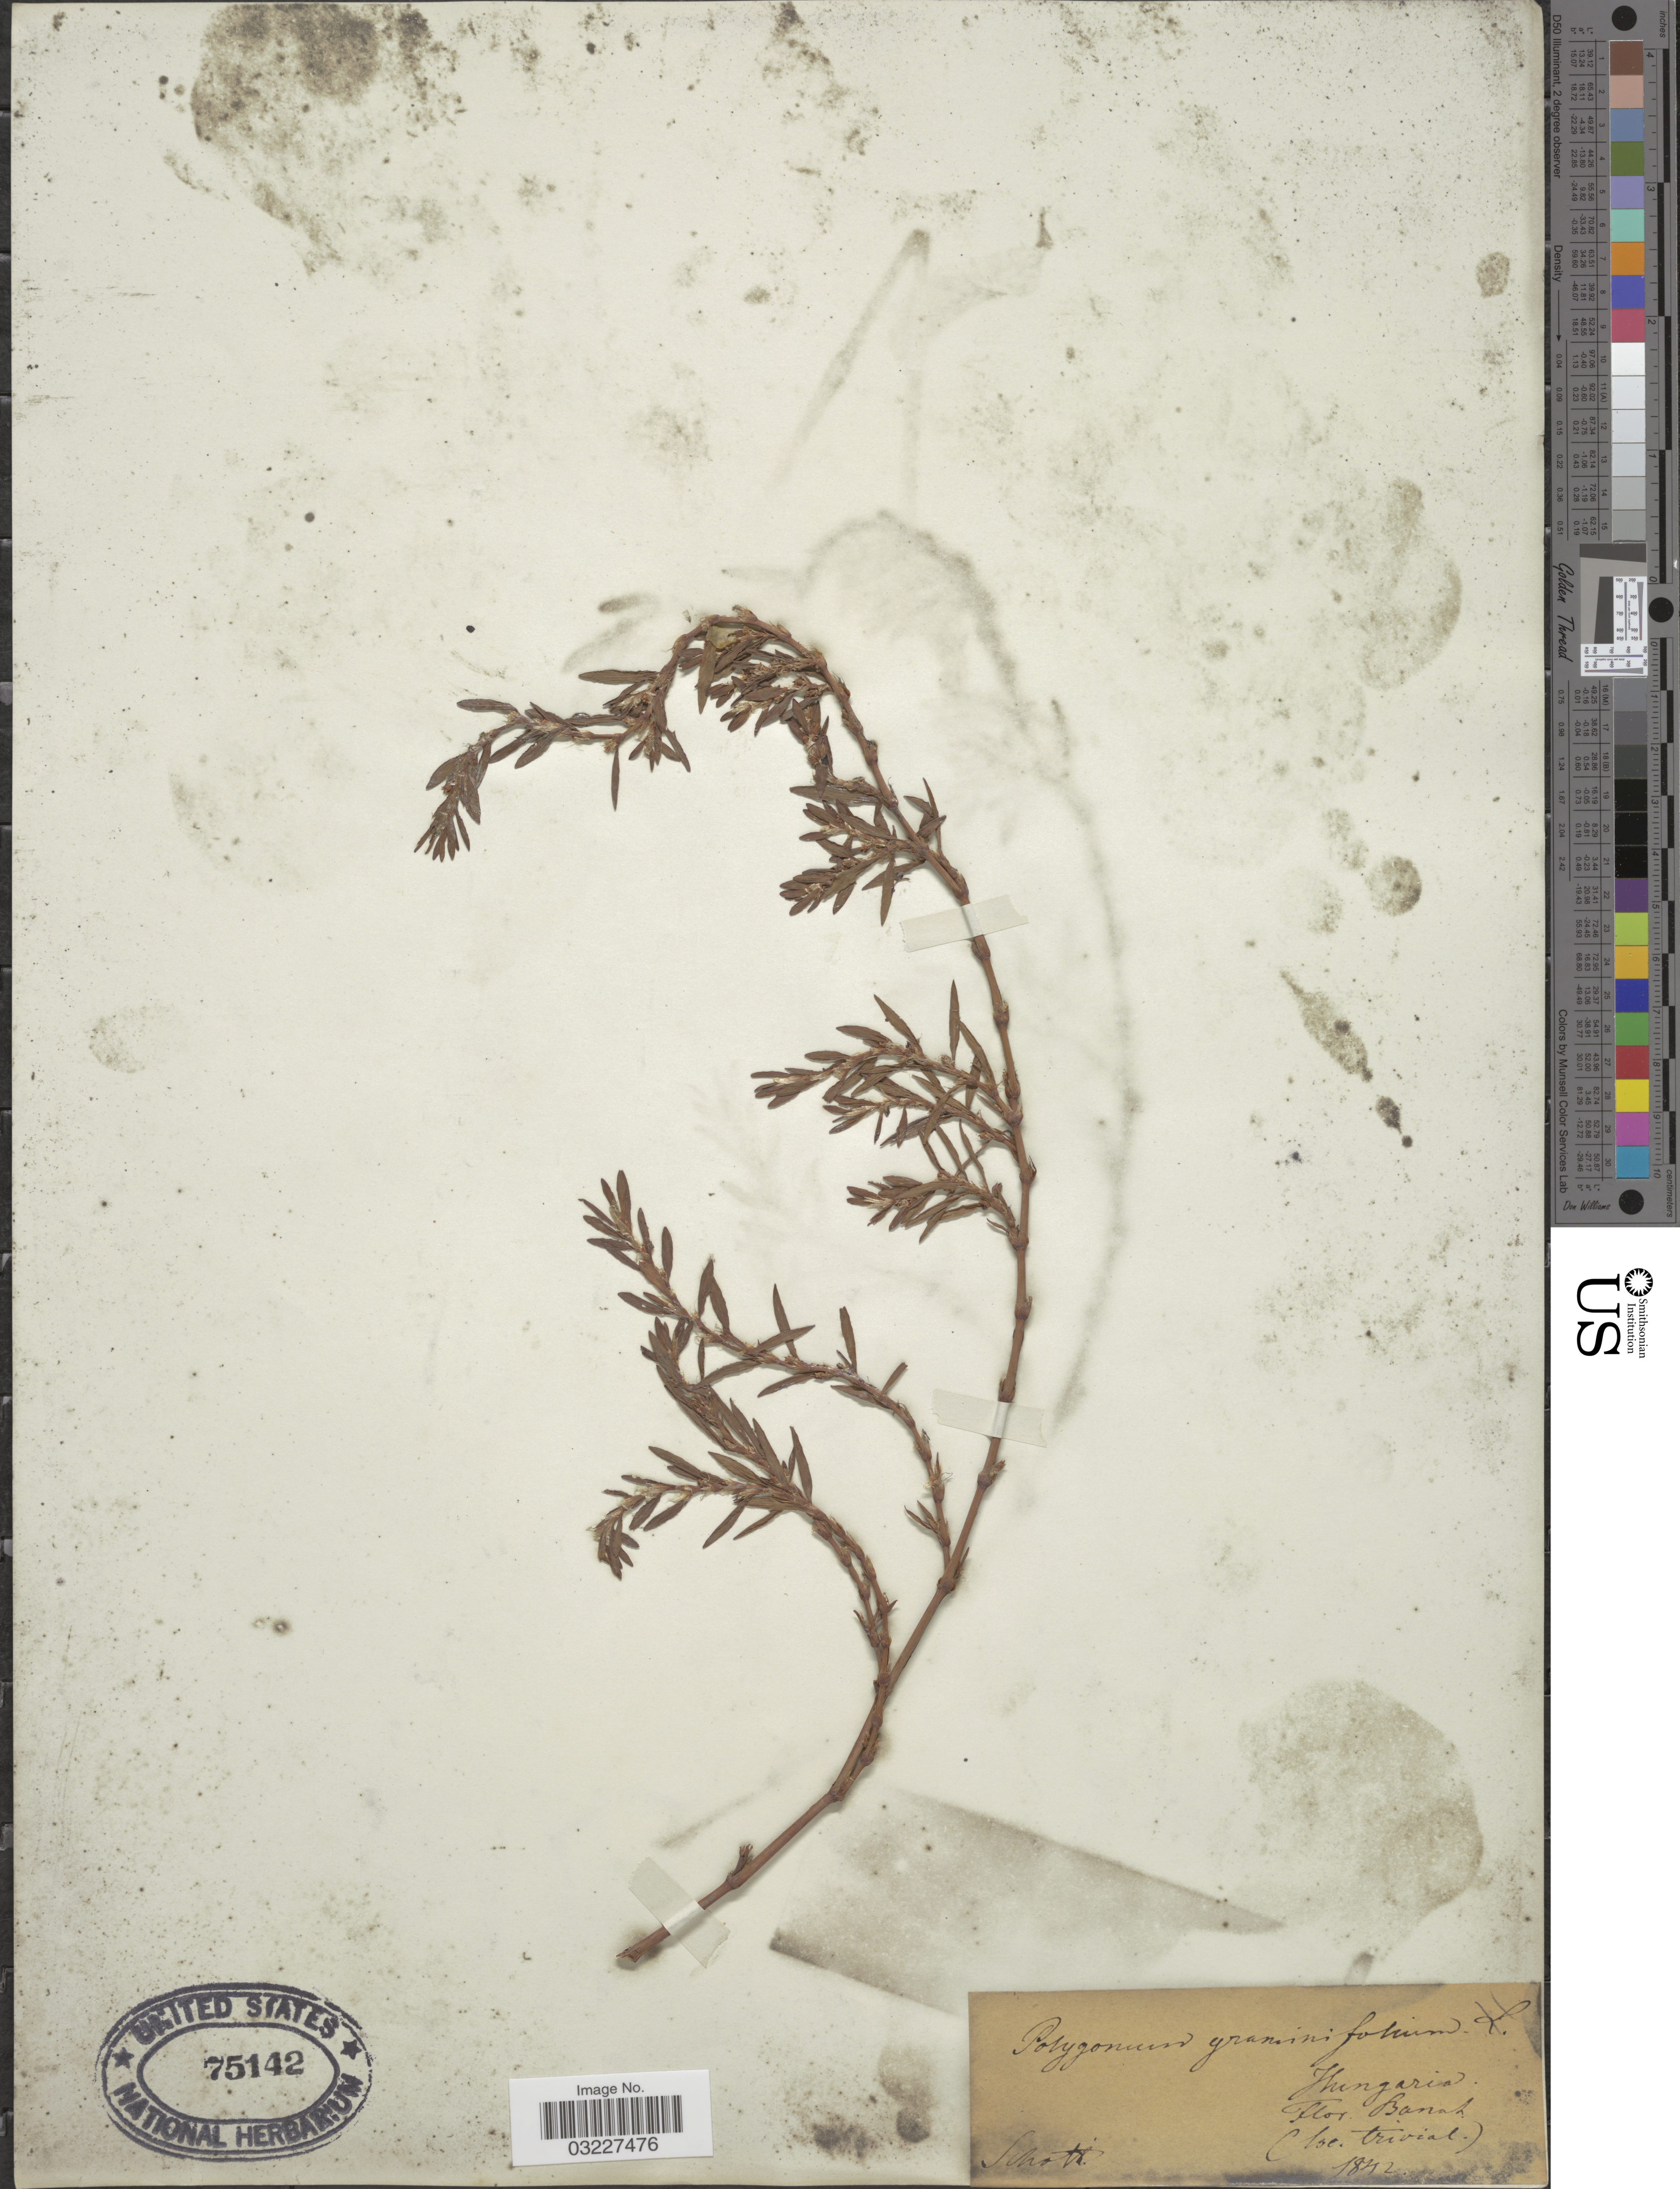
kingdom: Plantae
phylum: Tracheophyta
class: Magnoliopsida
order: Caryophyllales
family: Polygonaceae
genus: Polygonum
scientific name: Polygonum graminifolium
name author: Wierzb. ex Heuff.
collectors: -. Schottz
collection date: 1842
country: Hungary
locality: Banat (loc. trivial [interpreted]).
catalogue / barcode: US 75142